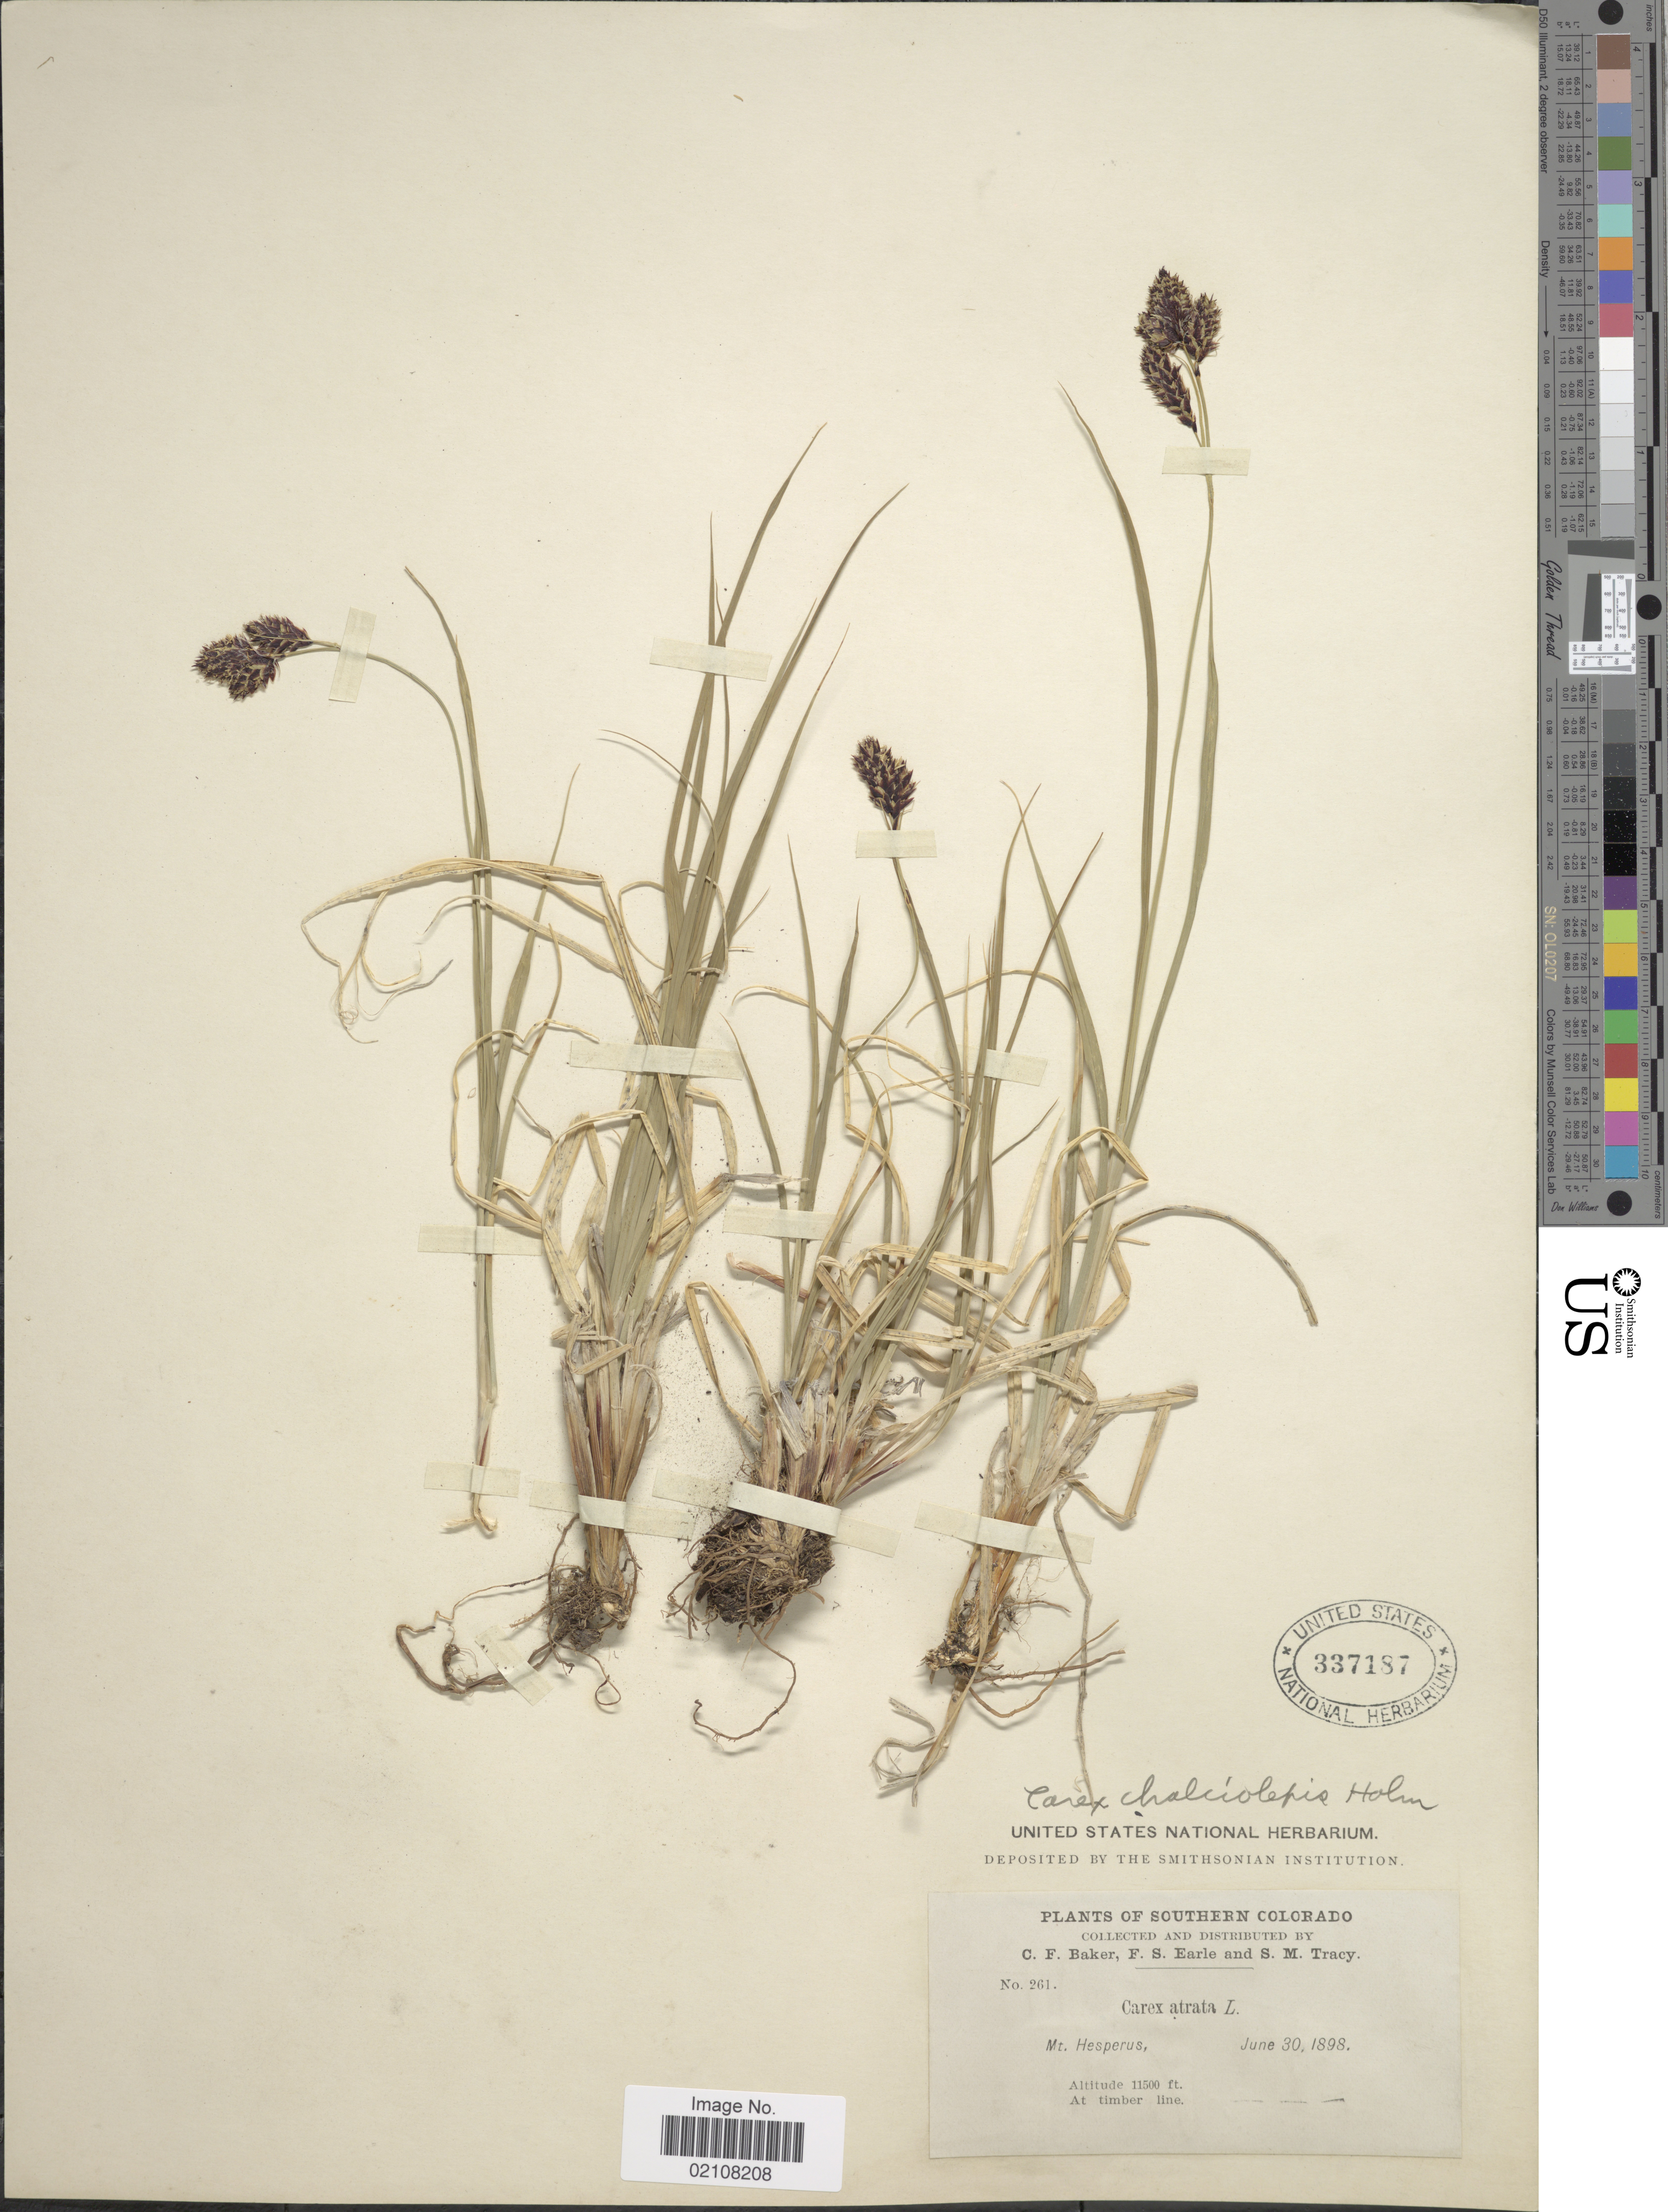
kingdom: Plantae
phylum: Tracheophyta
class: Liliopsida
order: Poales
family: Cyperaceae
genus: Carex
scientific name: Carex chalciolepis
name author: Holm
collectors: C. F. Baker, F. S. Earle & S. M. Tracy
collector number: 261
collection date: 1898-06-30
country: United States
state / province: Colorado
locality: Southern Colorado, Mt. Hesperus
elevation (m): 3505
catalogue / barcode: US 337187